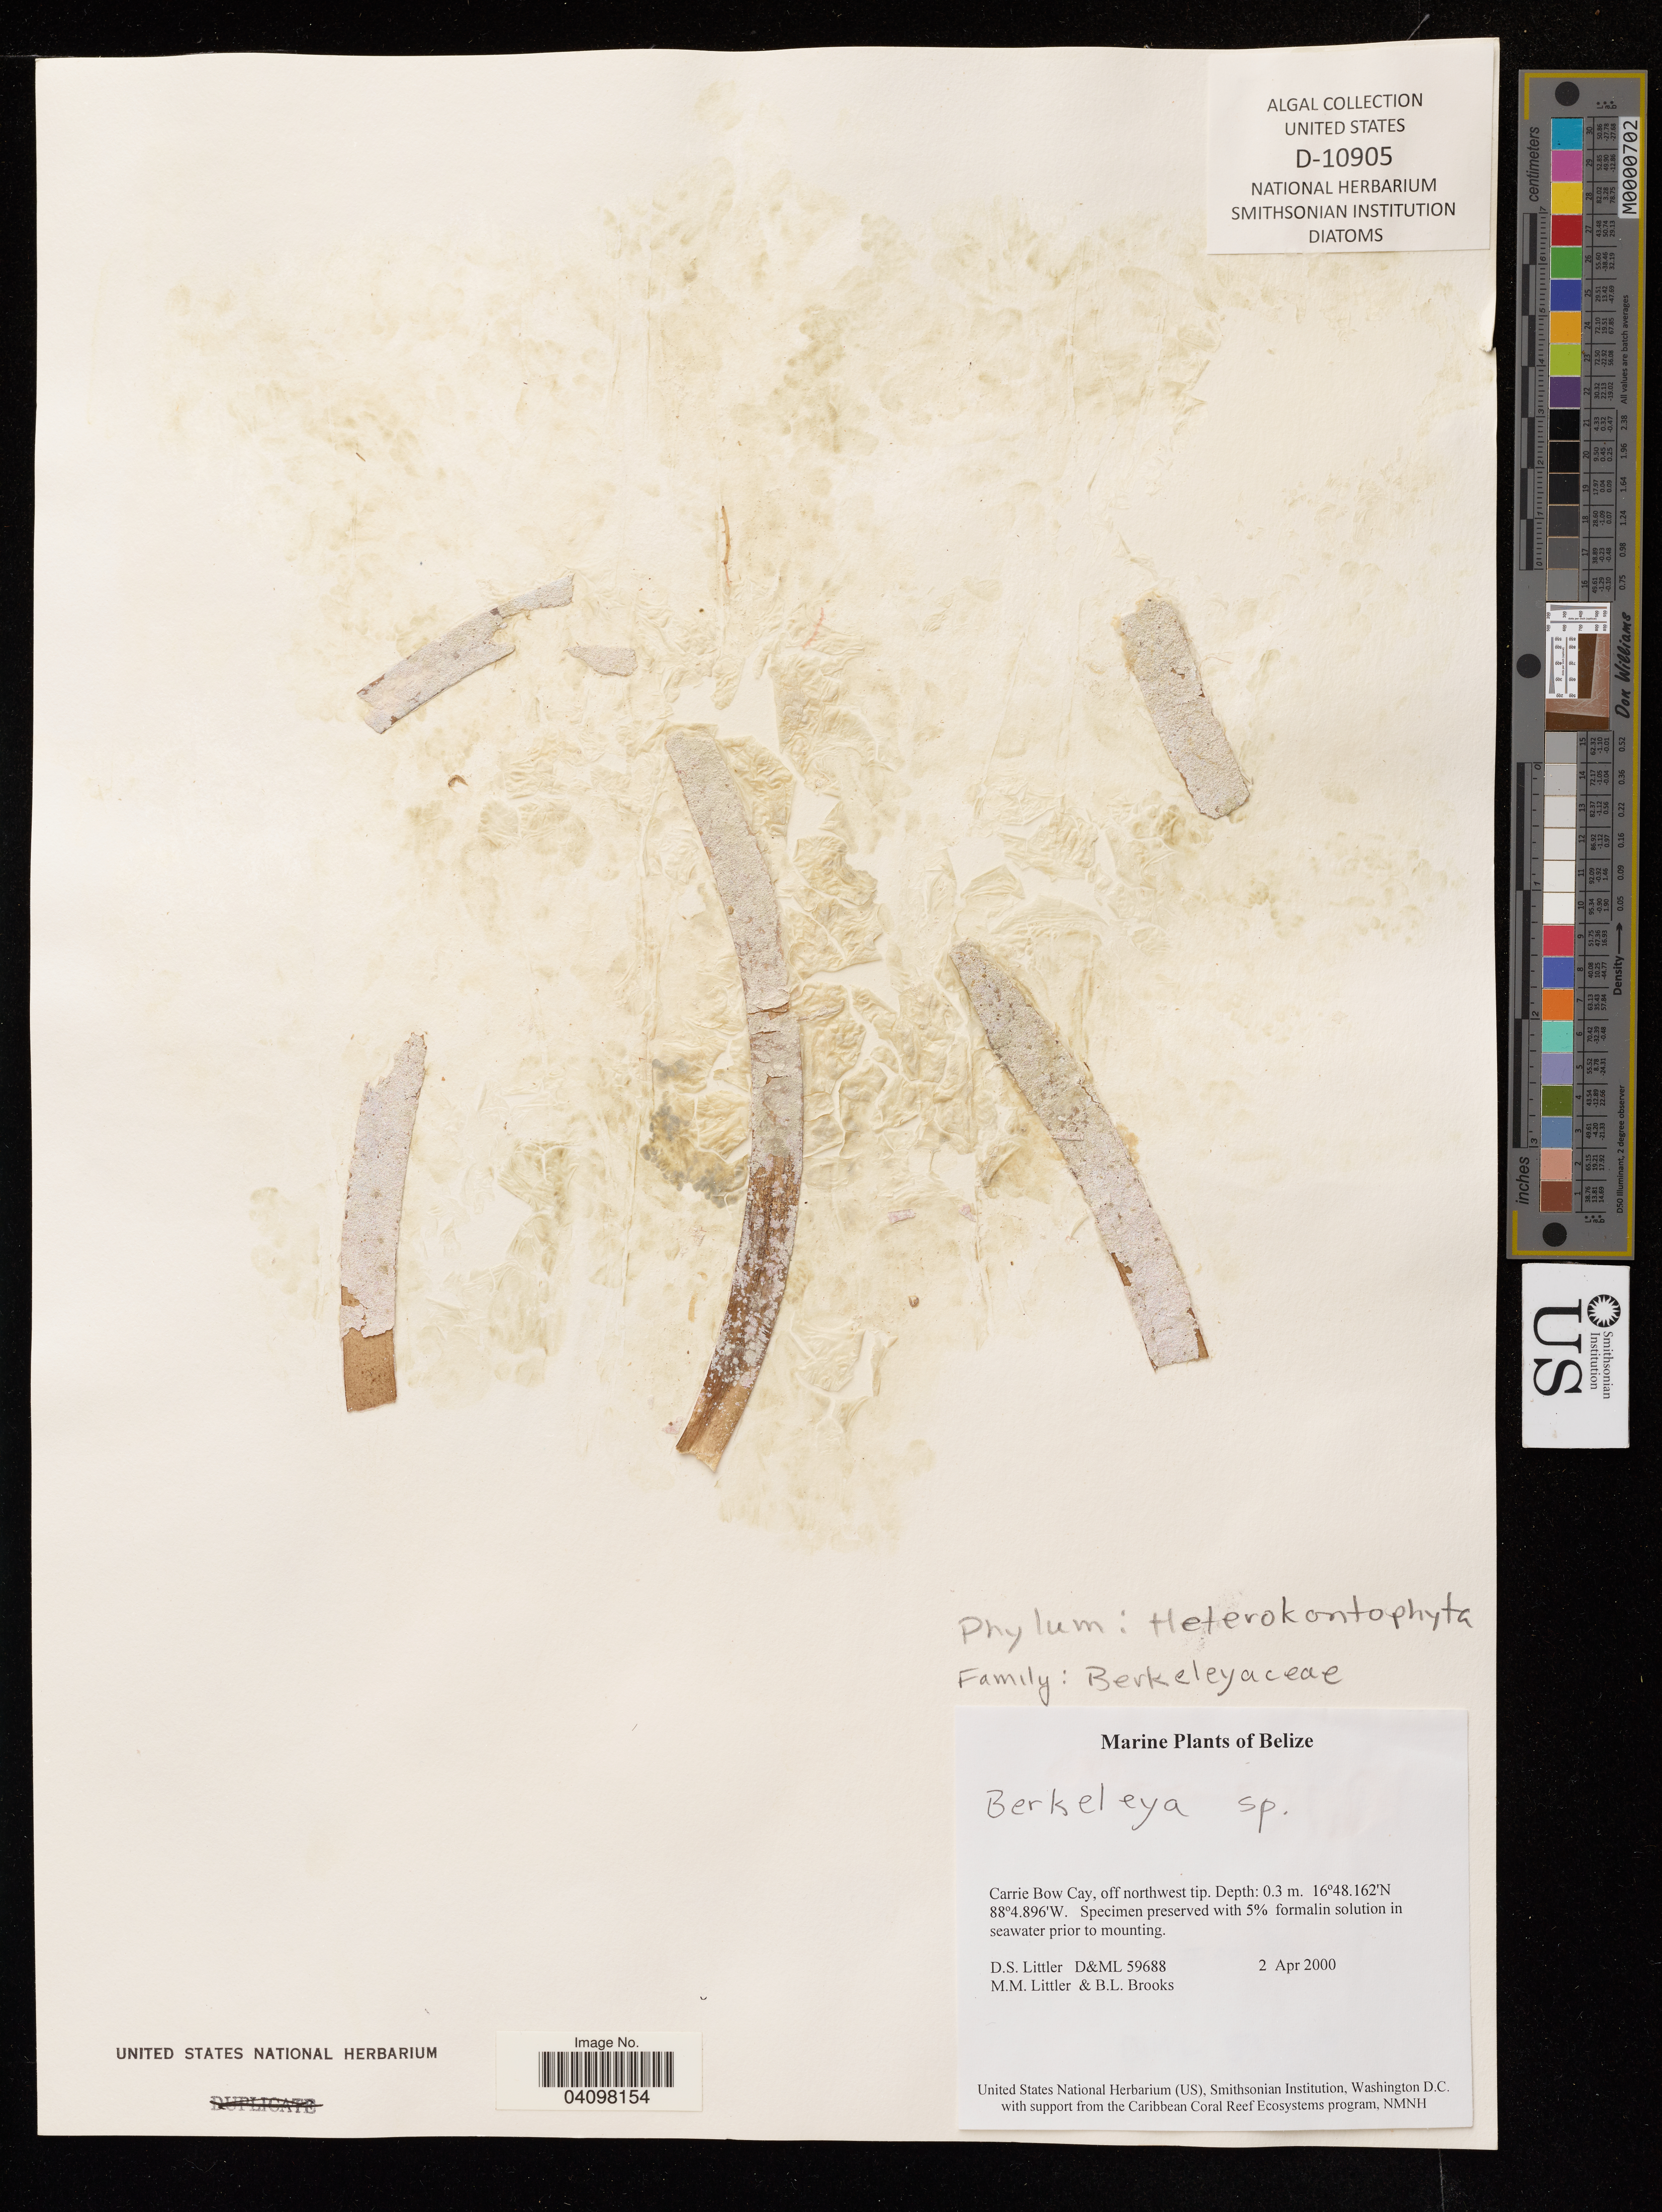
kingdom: Chromista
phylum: Ochrophyta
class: Bacillariophyceae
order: Naviculales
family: Berkeleyaceae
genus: Berkeleya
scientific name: Berkeleya sp.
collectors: D. S. Littler, M. M. Littler & B. L. Brooks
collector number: D&ML 59688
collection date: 2000-04-02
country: Belize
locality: Carrie Bow Cay, off northwest tip.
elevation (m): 0.3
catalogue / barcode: US 10905